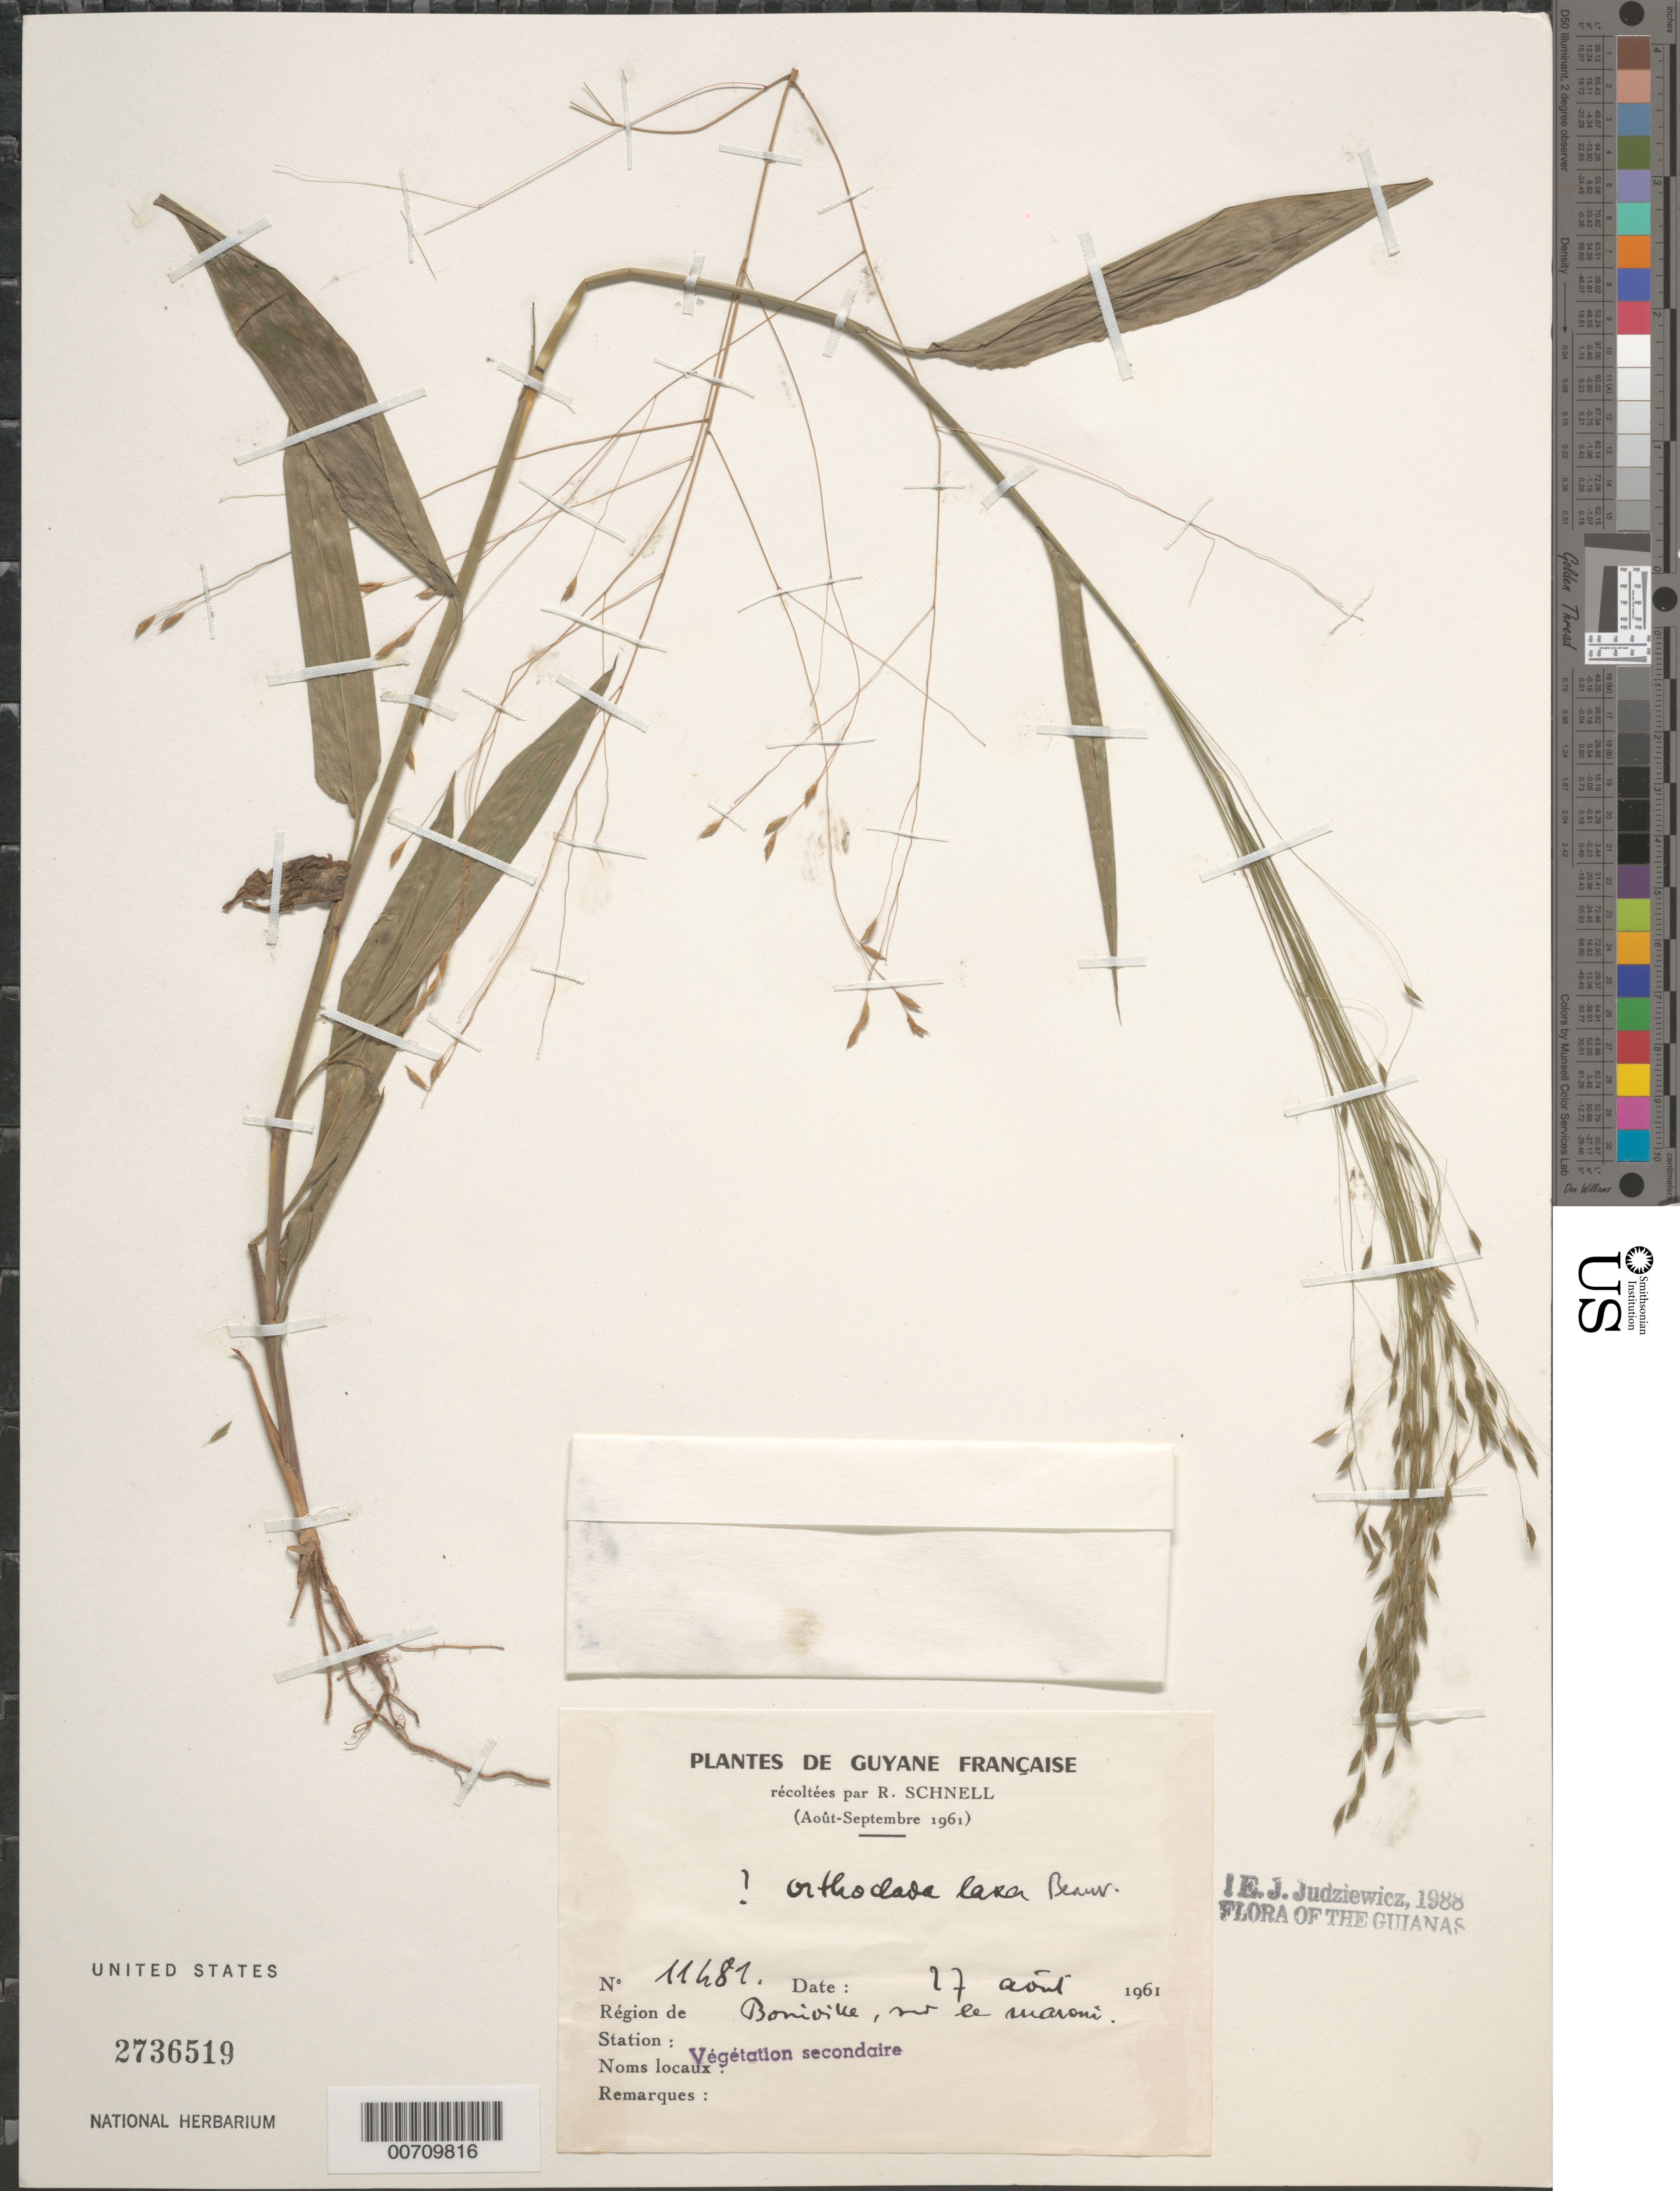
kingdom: Plantae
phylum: Tracheophyta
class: Liliopsida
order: Poales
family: Poaceae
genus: Orthoclada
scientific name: Orthoclada laxa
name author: P. Beauv.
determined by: Judziewicz, E. J.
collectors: R. A. Schnell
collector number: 11487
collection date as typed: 27-Aug-61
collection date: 1961-08-27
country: French Guiana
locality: Boni de Boniville, Bassin du Haut-Maroni-Lawa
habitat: Secondary vegetation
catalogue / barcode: US 2736519